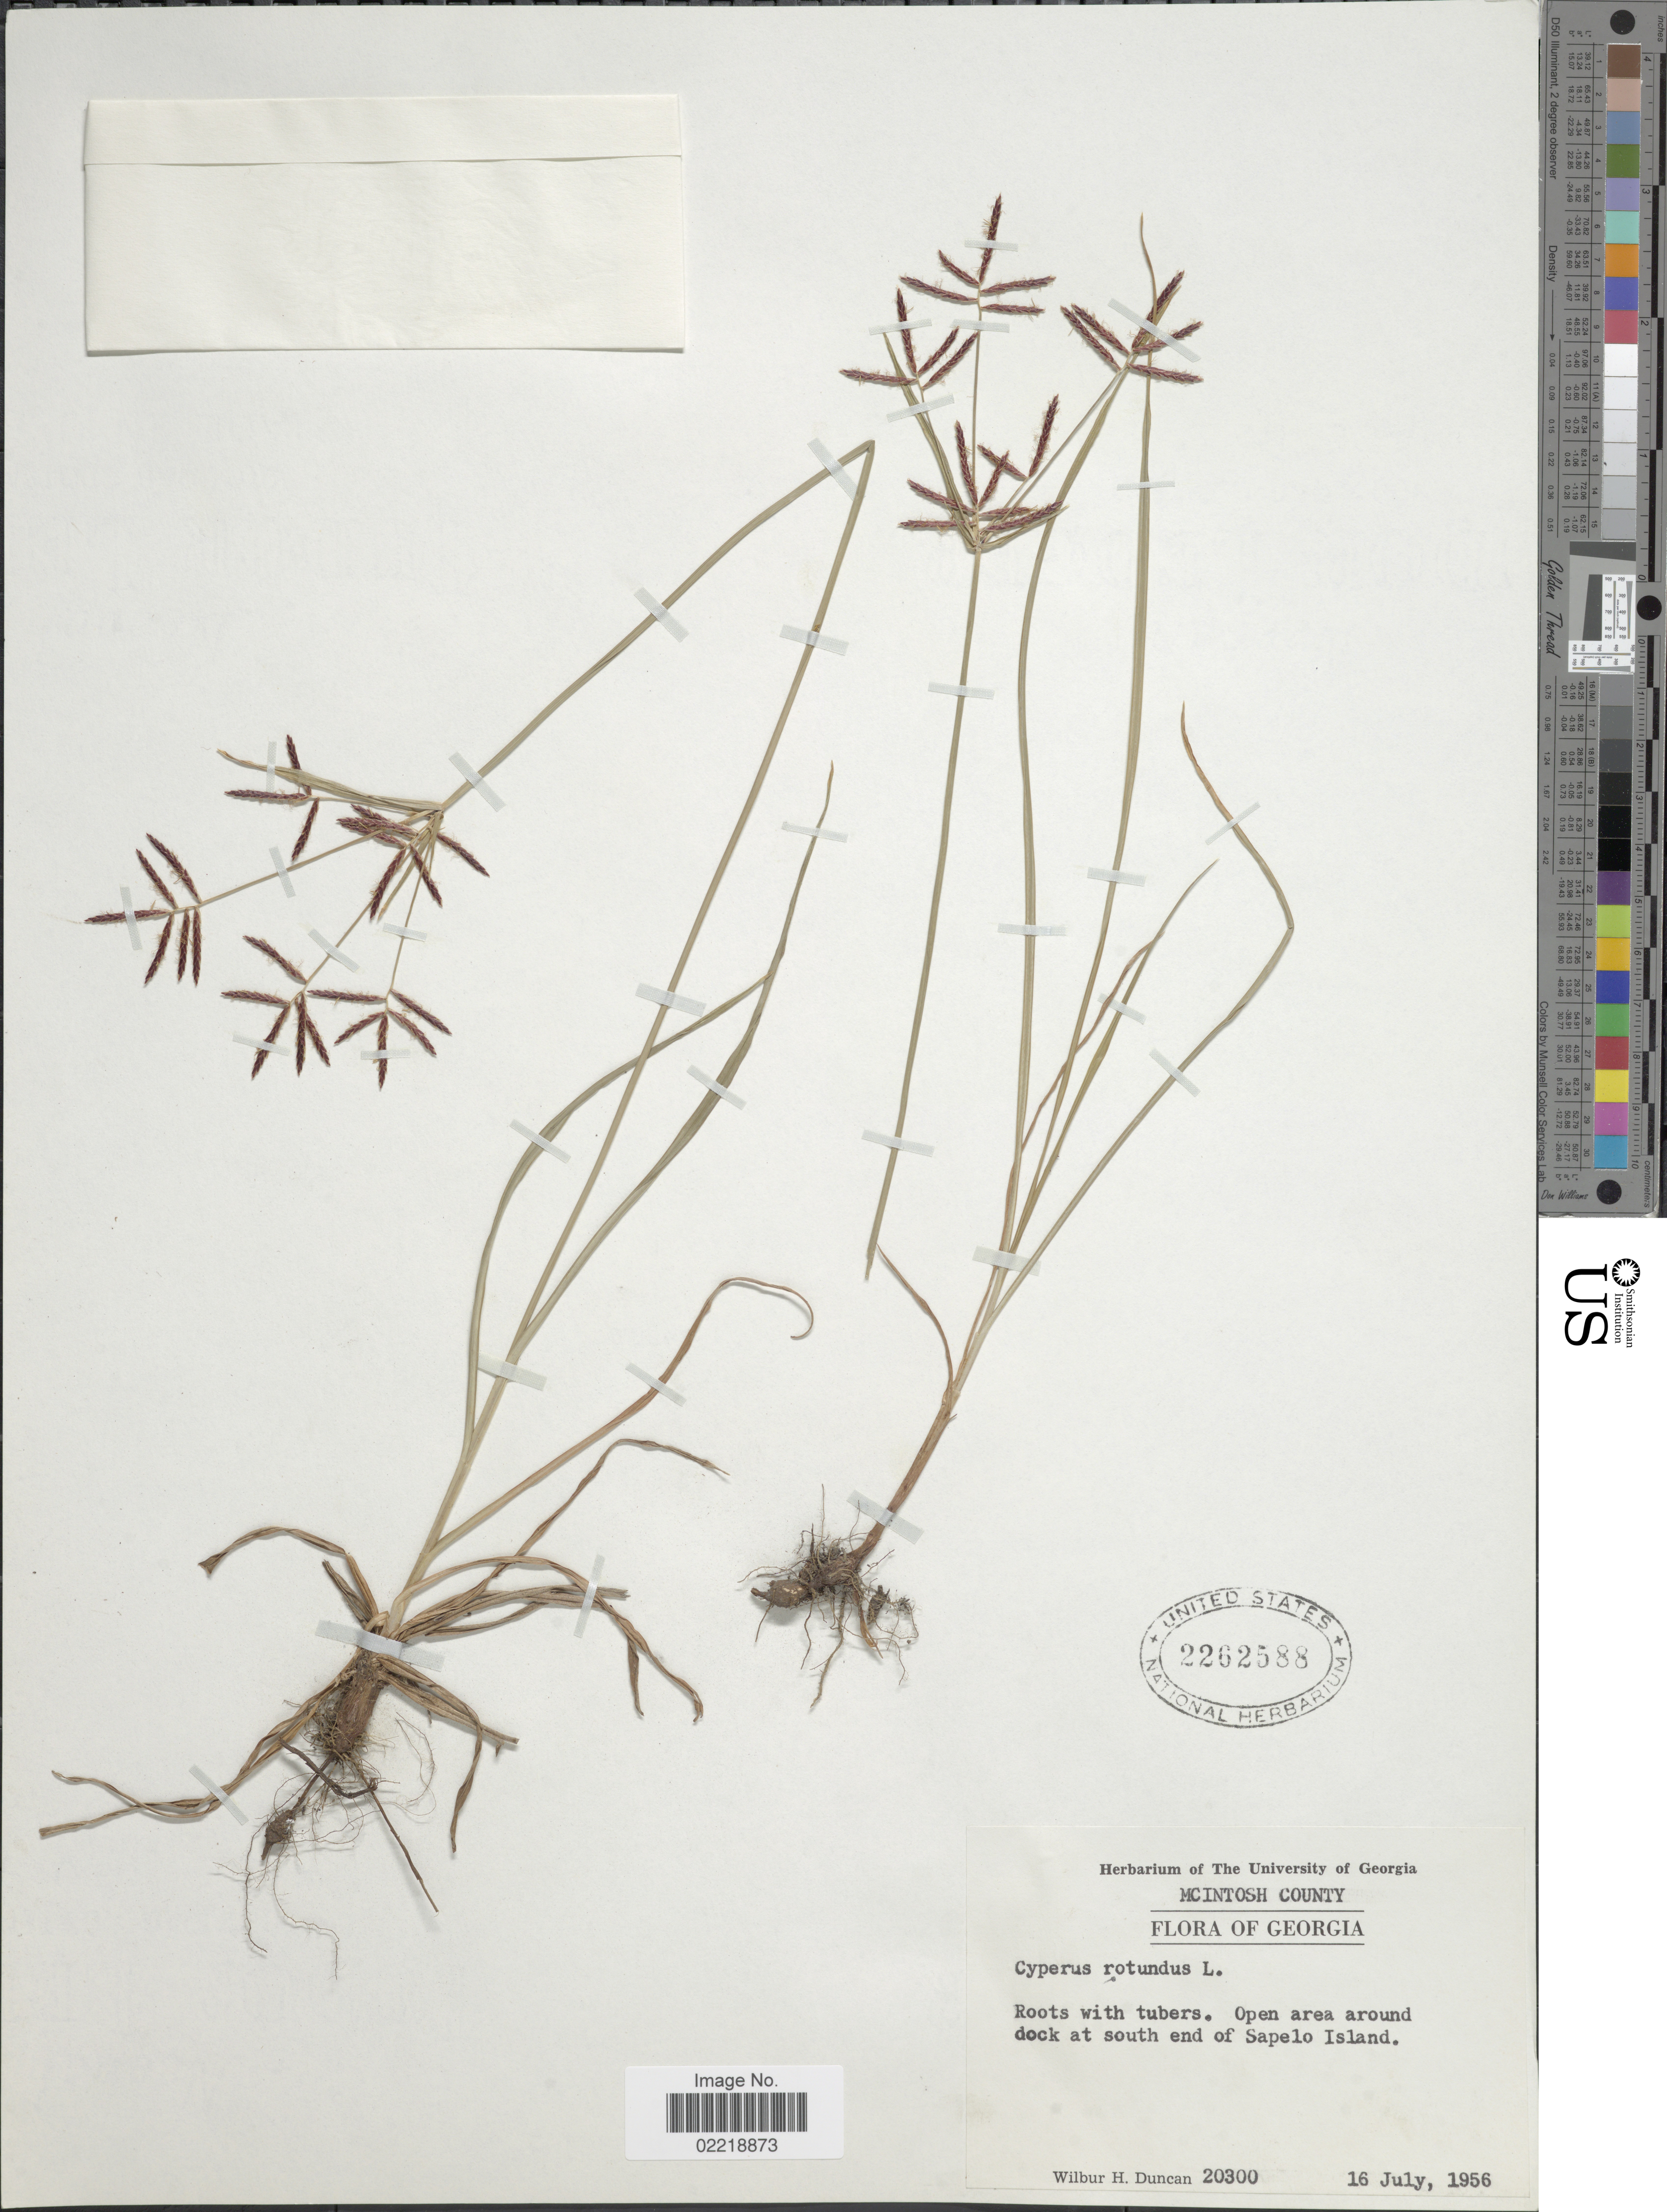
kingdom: Plantae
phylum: Tracheophyta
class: Liliopsida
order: Poales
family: Cyperaceae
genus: Cyperus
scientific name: Cyperus rotundus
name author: L.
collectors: W. H. Duncan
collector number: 20300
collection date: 1956-07-16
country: United States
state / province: Georgia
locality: McIntosh County, Open area around dock at south end of Sapelo Island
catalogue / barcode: US 2262588